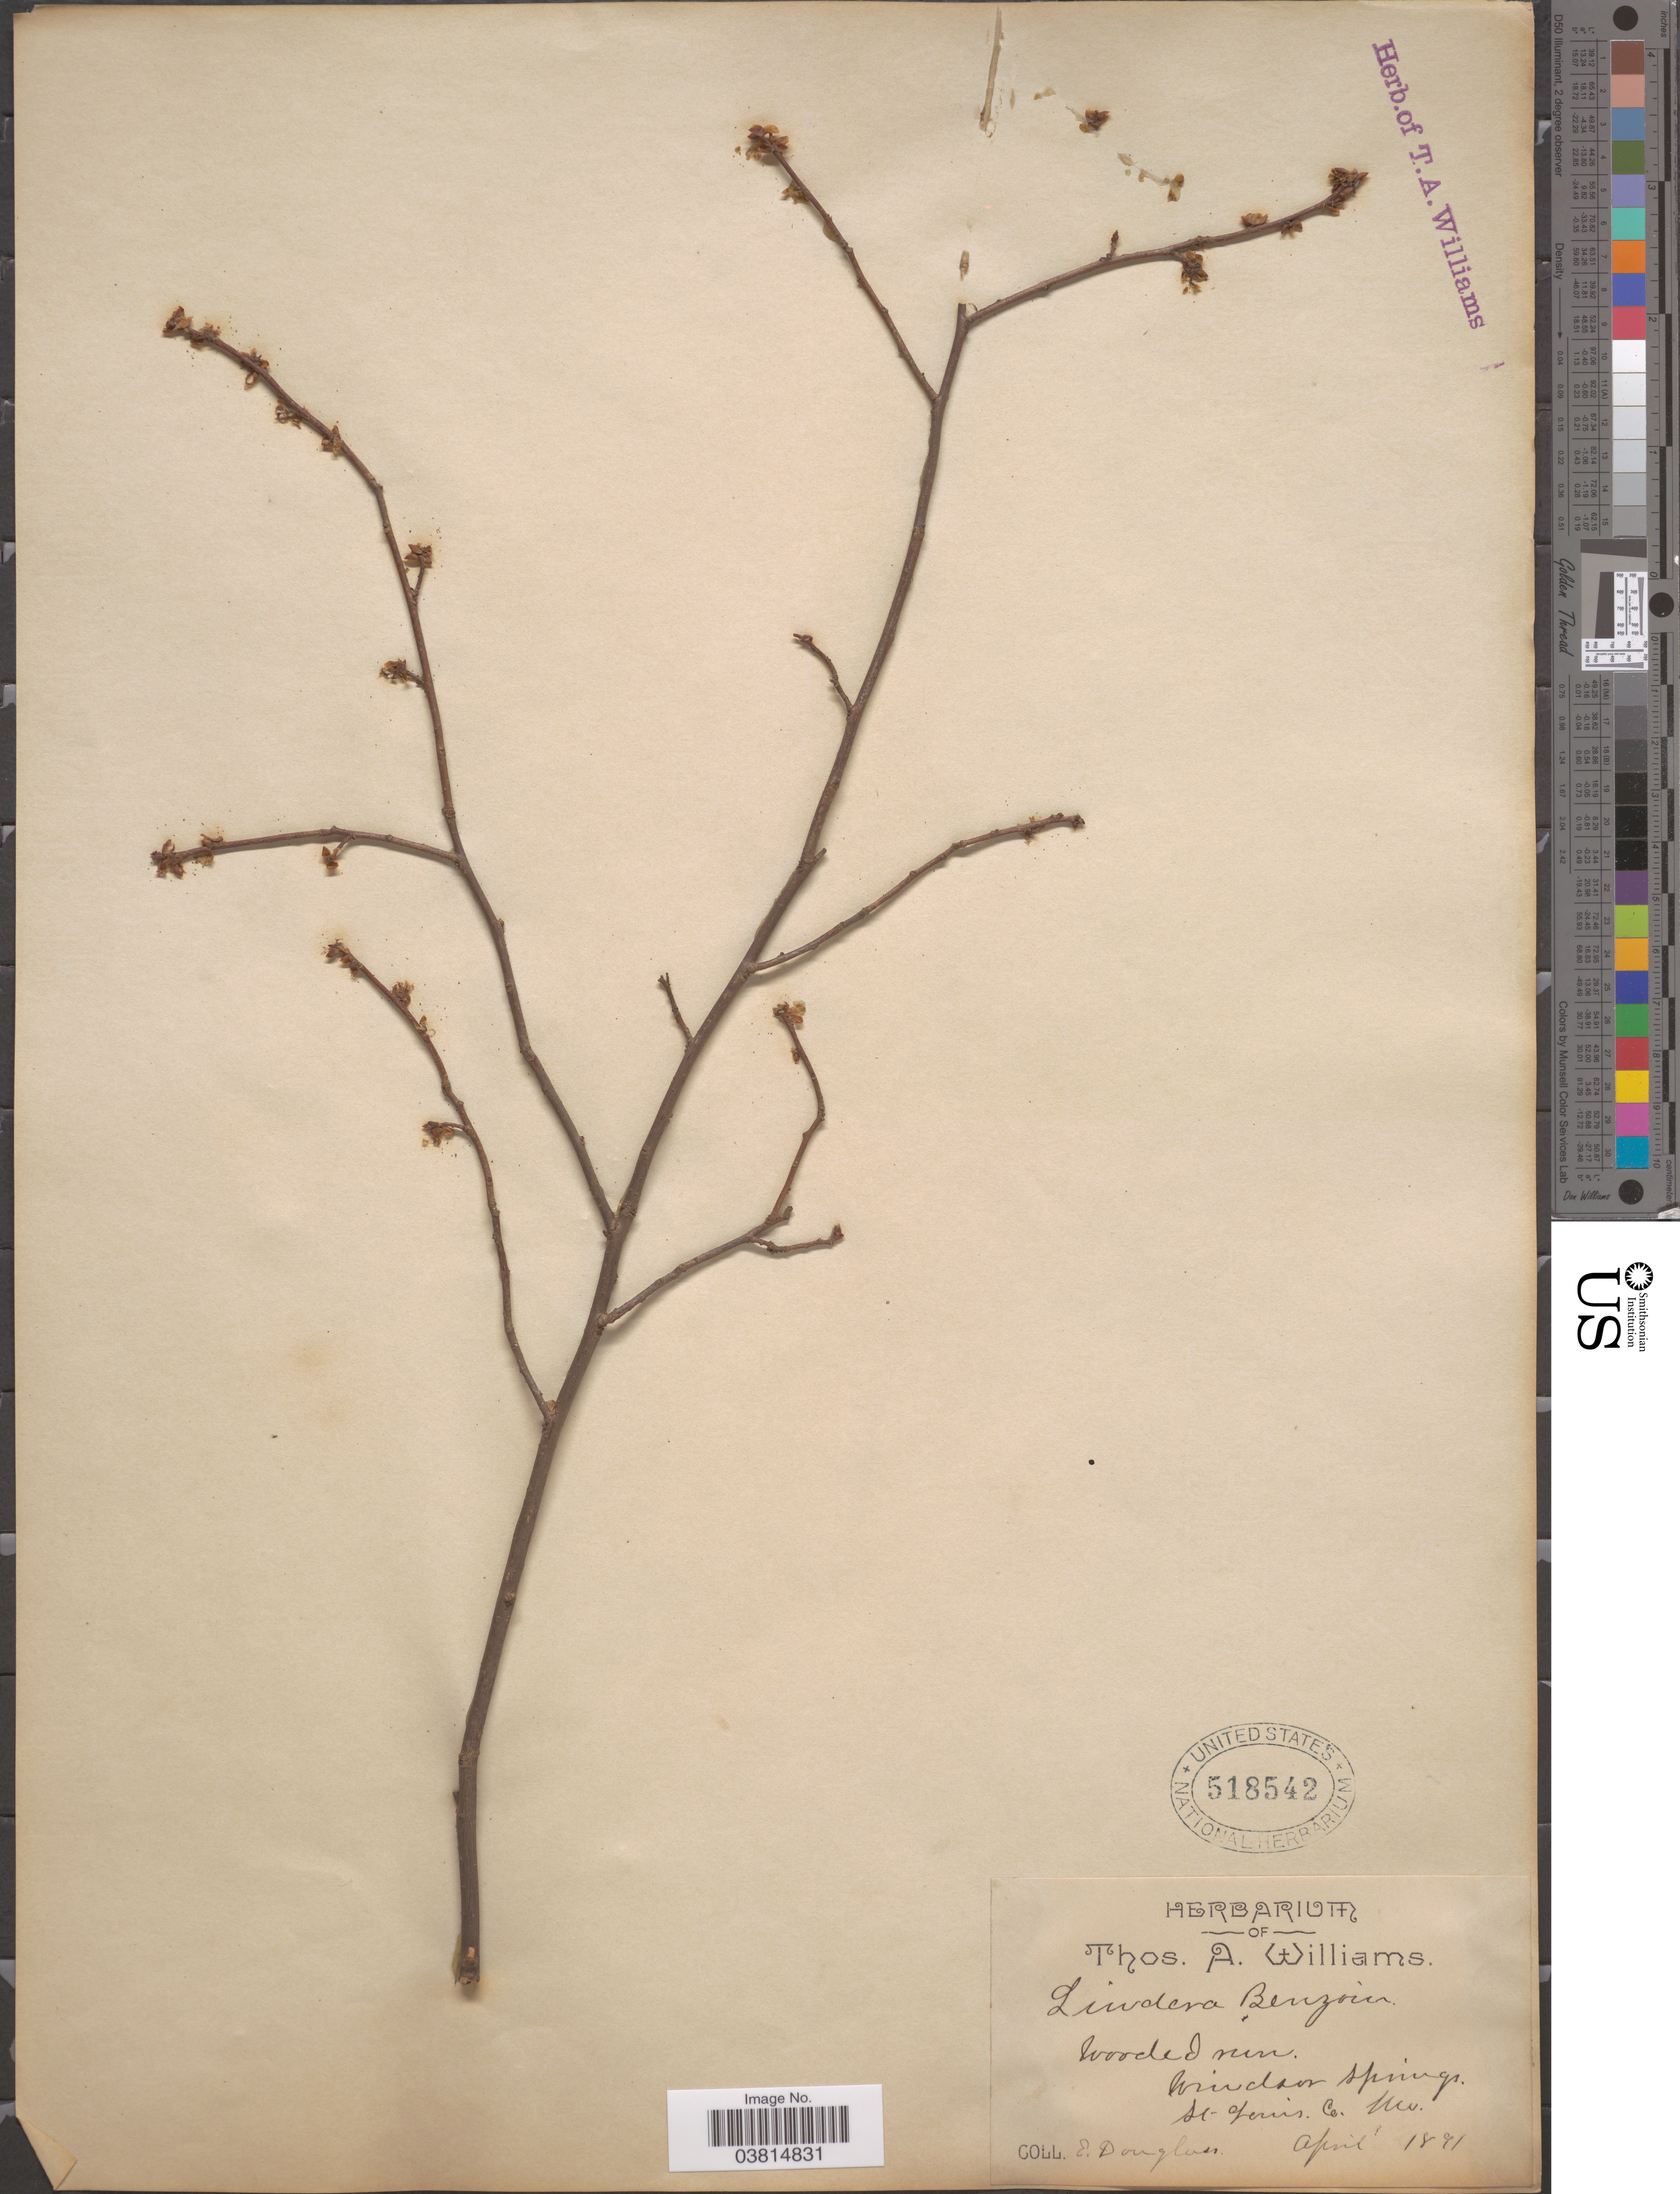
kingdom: Plantae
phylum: Tracheophyta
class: Magnoliopsida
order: Laurales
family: Lauraceae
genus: Lindera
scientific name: Lindera benzoin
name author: (L.) Blume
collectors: E. M. Douglas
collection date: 1891-04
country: United States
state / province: Missouri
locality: Windsor springs, St Lewis.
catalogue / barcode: US 518542